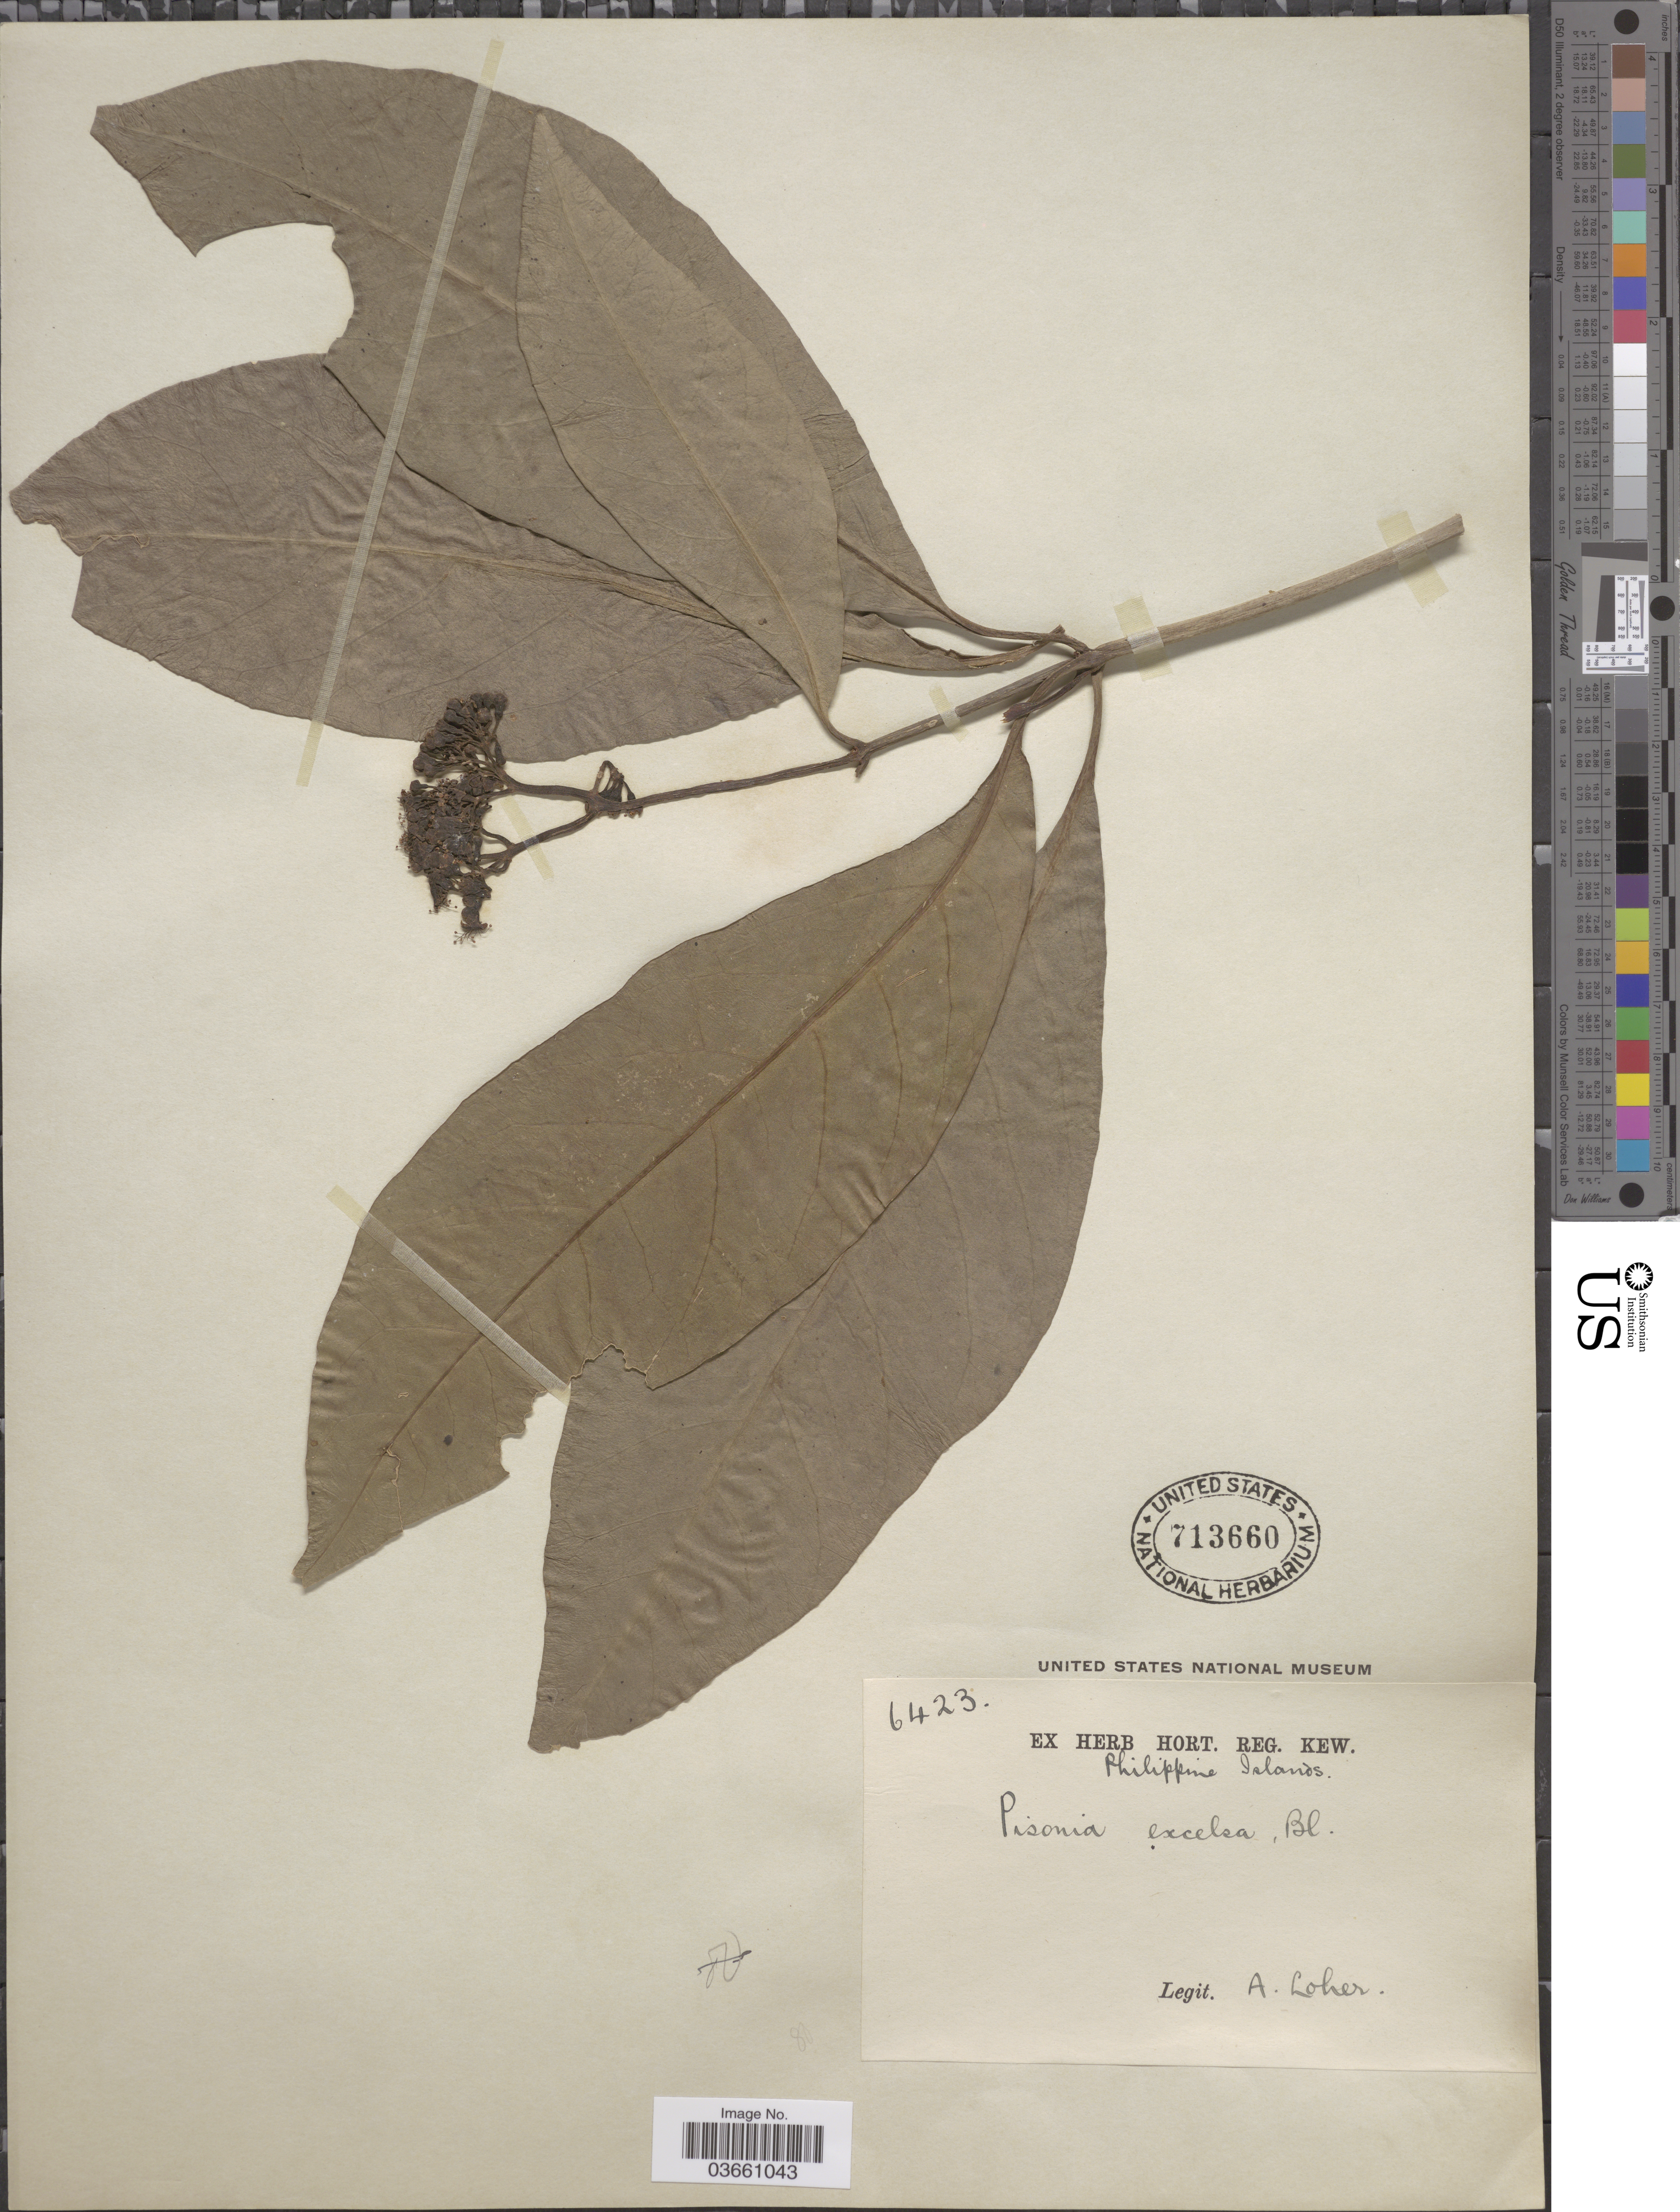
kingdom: Plantae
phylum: Tracheophyta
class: Magnoliopsida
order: Caryophyllales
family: Nyctaginaceae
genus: Pisonia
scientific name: Pisonia umbellifera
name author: (J.R. Forst. & G. Forst.) Seem.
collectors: A. Loher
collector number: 6423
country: Philippines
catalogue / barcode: US 713660